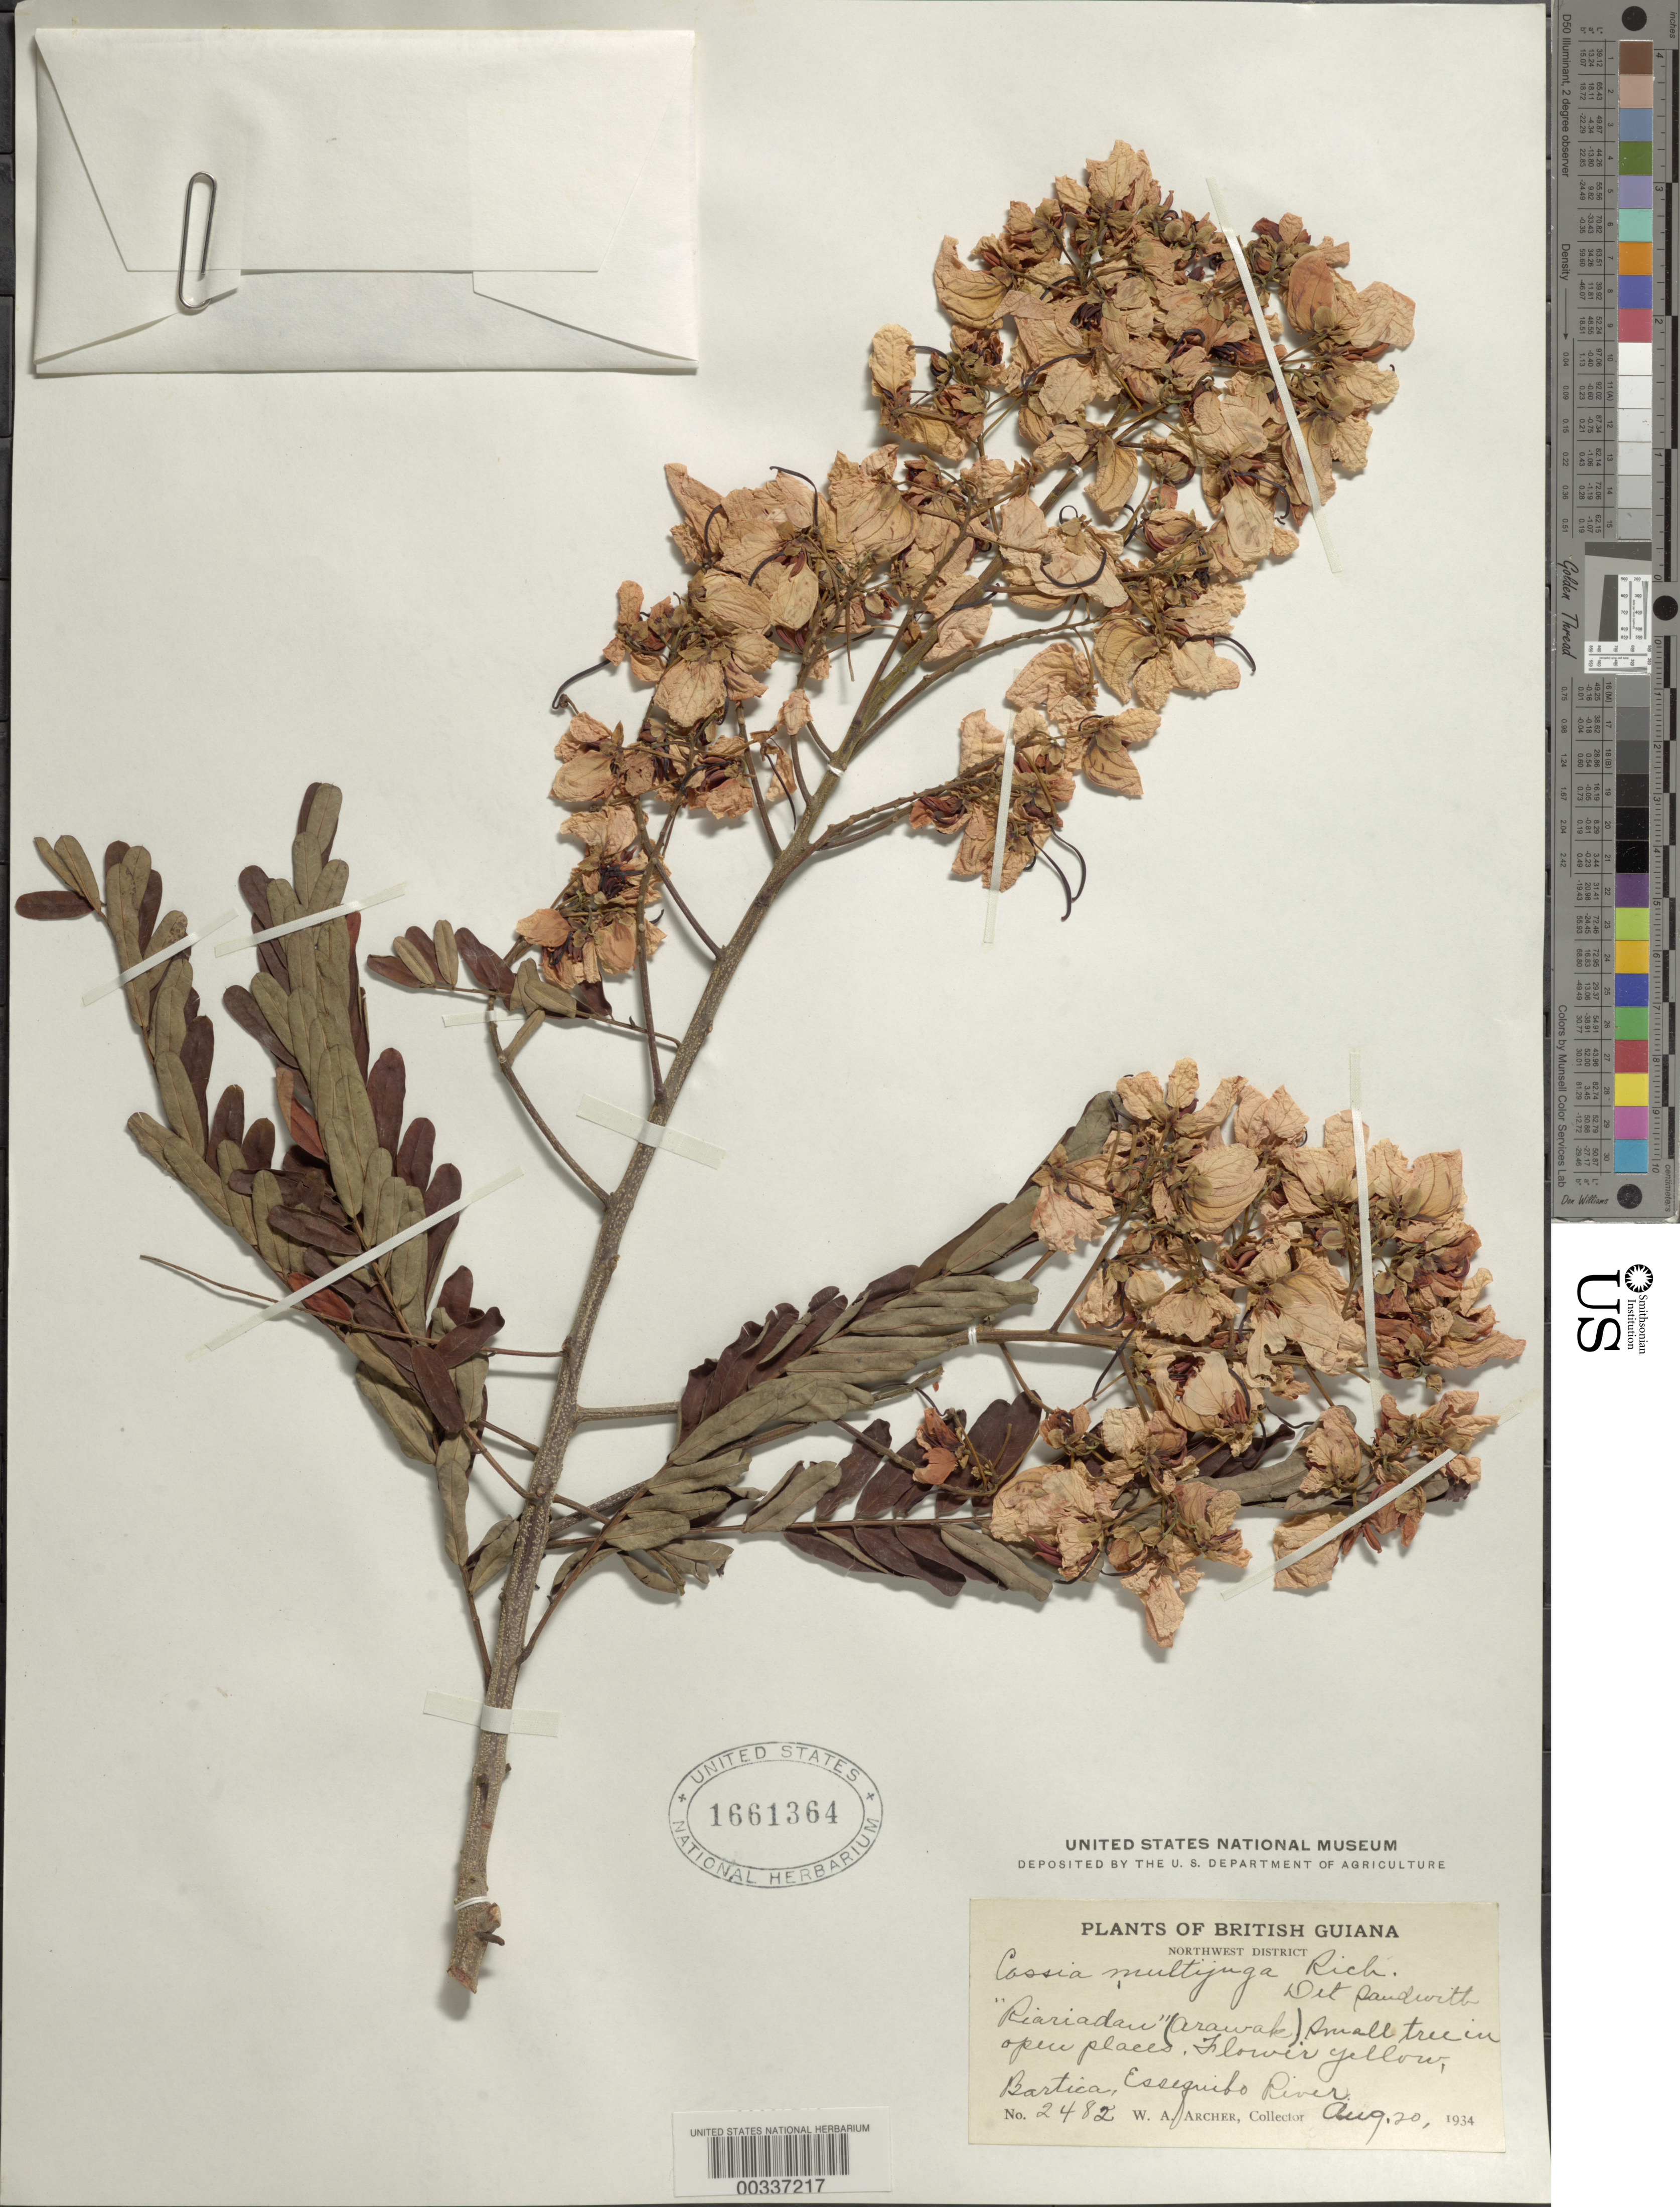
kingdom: Plantae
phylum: Tracheophyta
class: Magnoliopsida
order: Fabales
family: Fabaceae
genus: Senna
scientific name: Senna multijuga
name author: (Rich.) H.S. Irwin & Barneby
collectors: W. A. Archer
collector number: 2482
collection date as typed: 20 Aug 1934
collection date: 1934-08-20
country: Guyana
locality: Bartica, essequibo river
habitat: Open places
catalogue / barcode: US 1661364